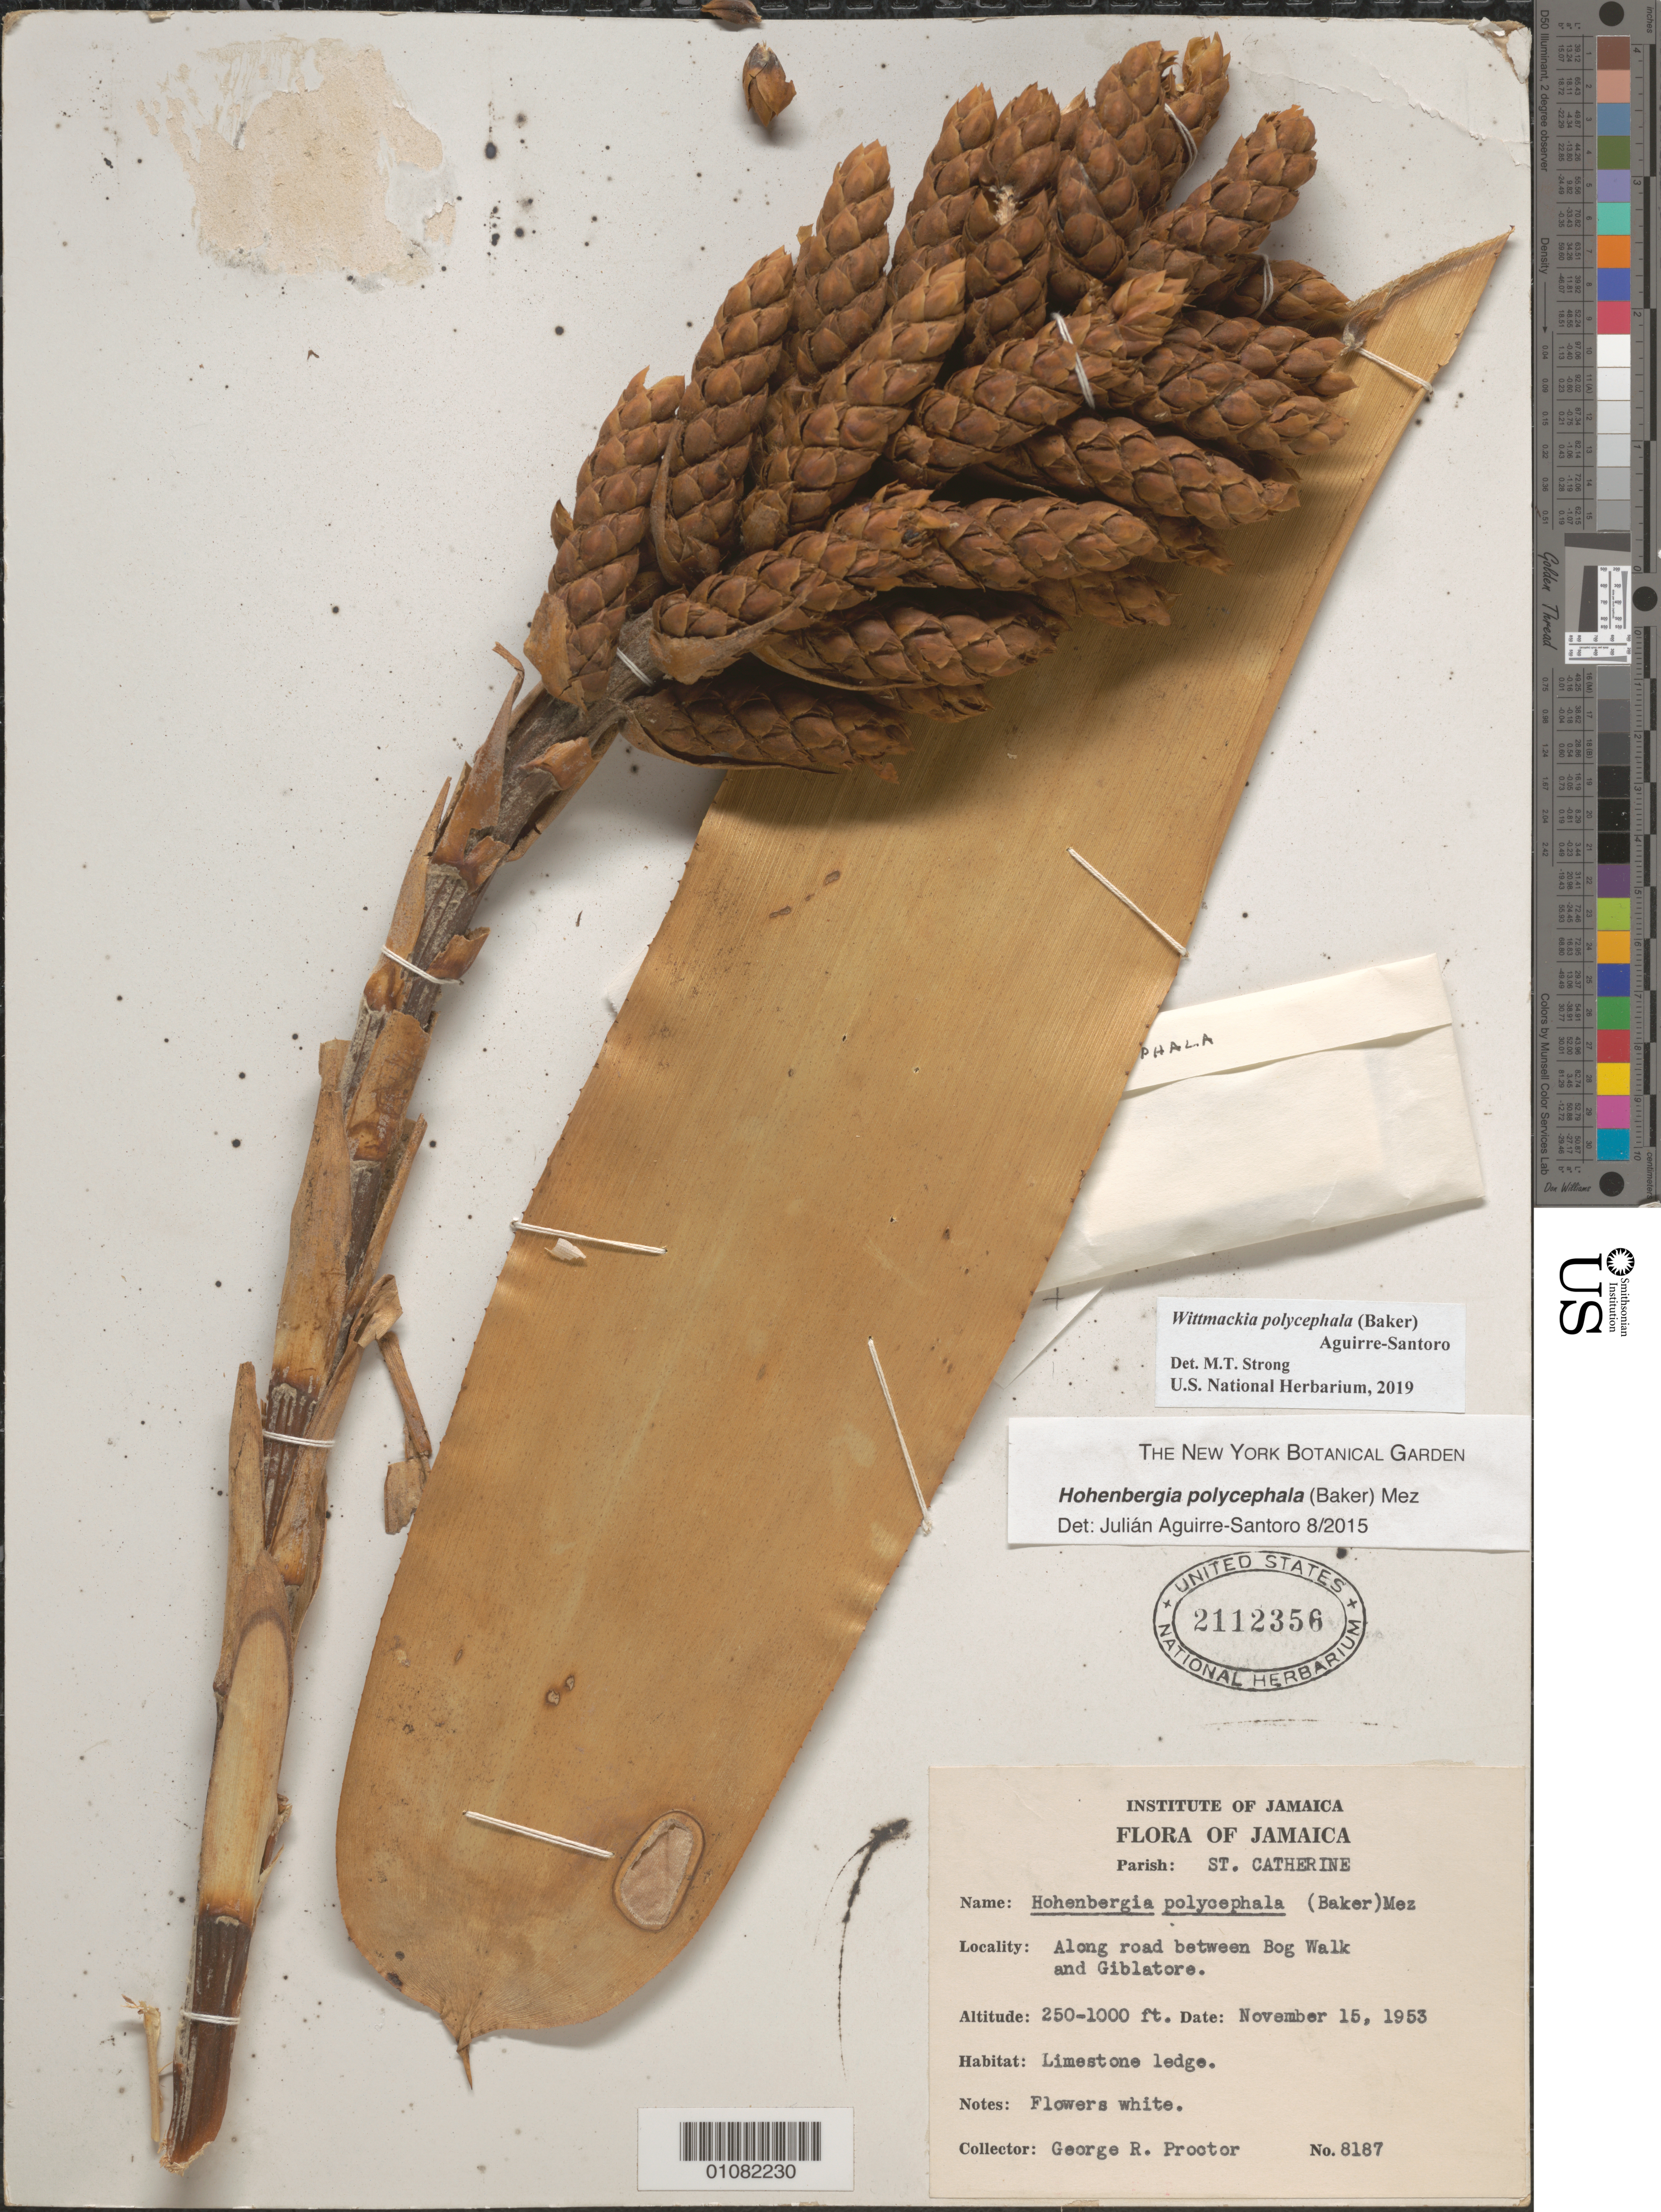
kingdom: Plantae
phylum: Tracheophyta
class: Liliopsida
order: Poales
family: Bromeliaceae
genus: Wittmackia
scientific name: Wittmackia polycephela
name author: (Baker) Aguirre-Santoro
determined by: Strong, Mark T., (BOT), Smithsonian Institution - National Museum of Natural History (UNITED STATES)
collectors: G. R. Proctor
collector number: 8187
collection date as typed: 15 Nov 1953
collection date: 1953-11-15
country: Jamaica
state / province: Saint Catherine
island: Jamaica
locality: Along road between Bog Walk and Giblatore.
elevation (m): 76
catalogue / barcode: US 2112356